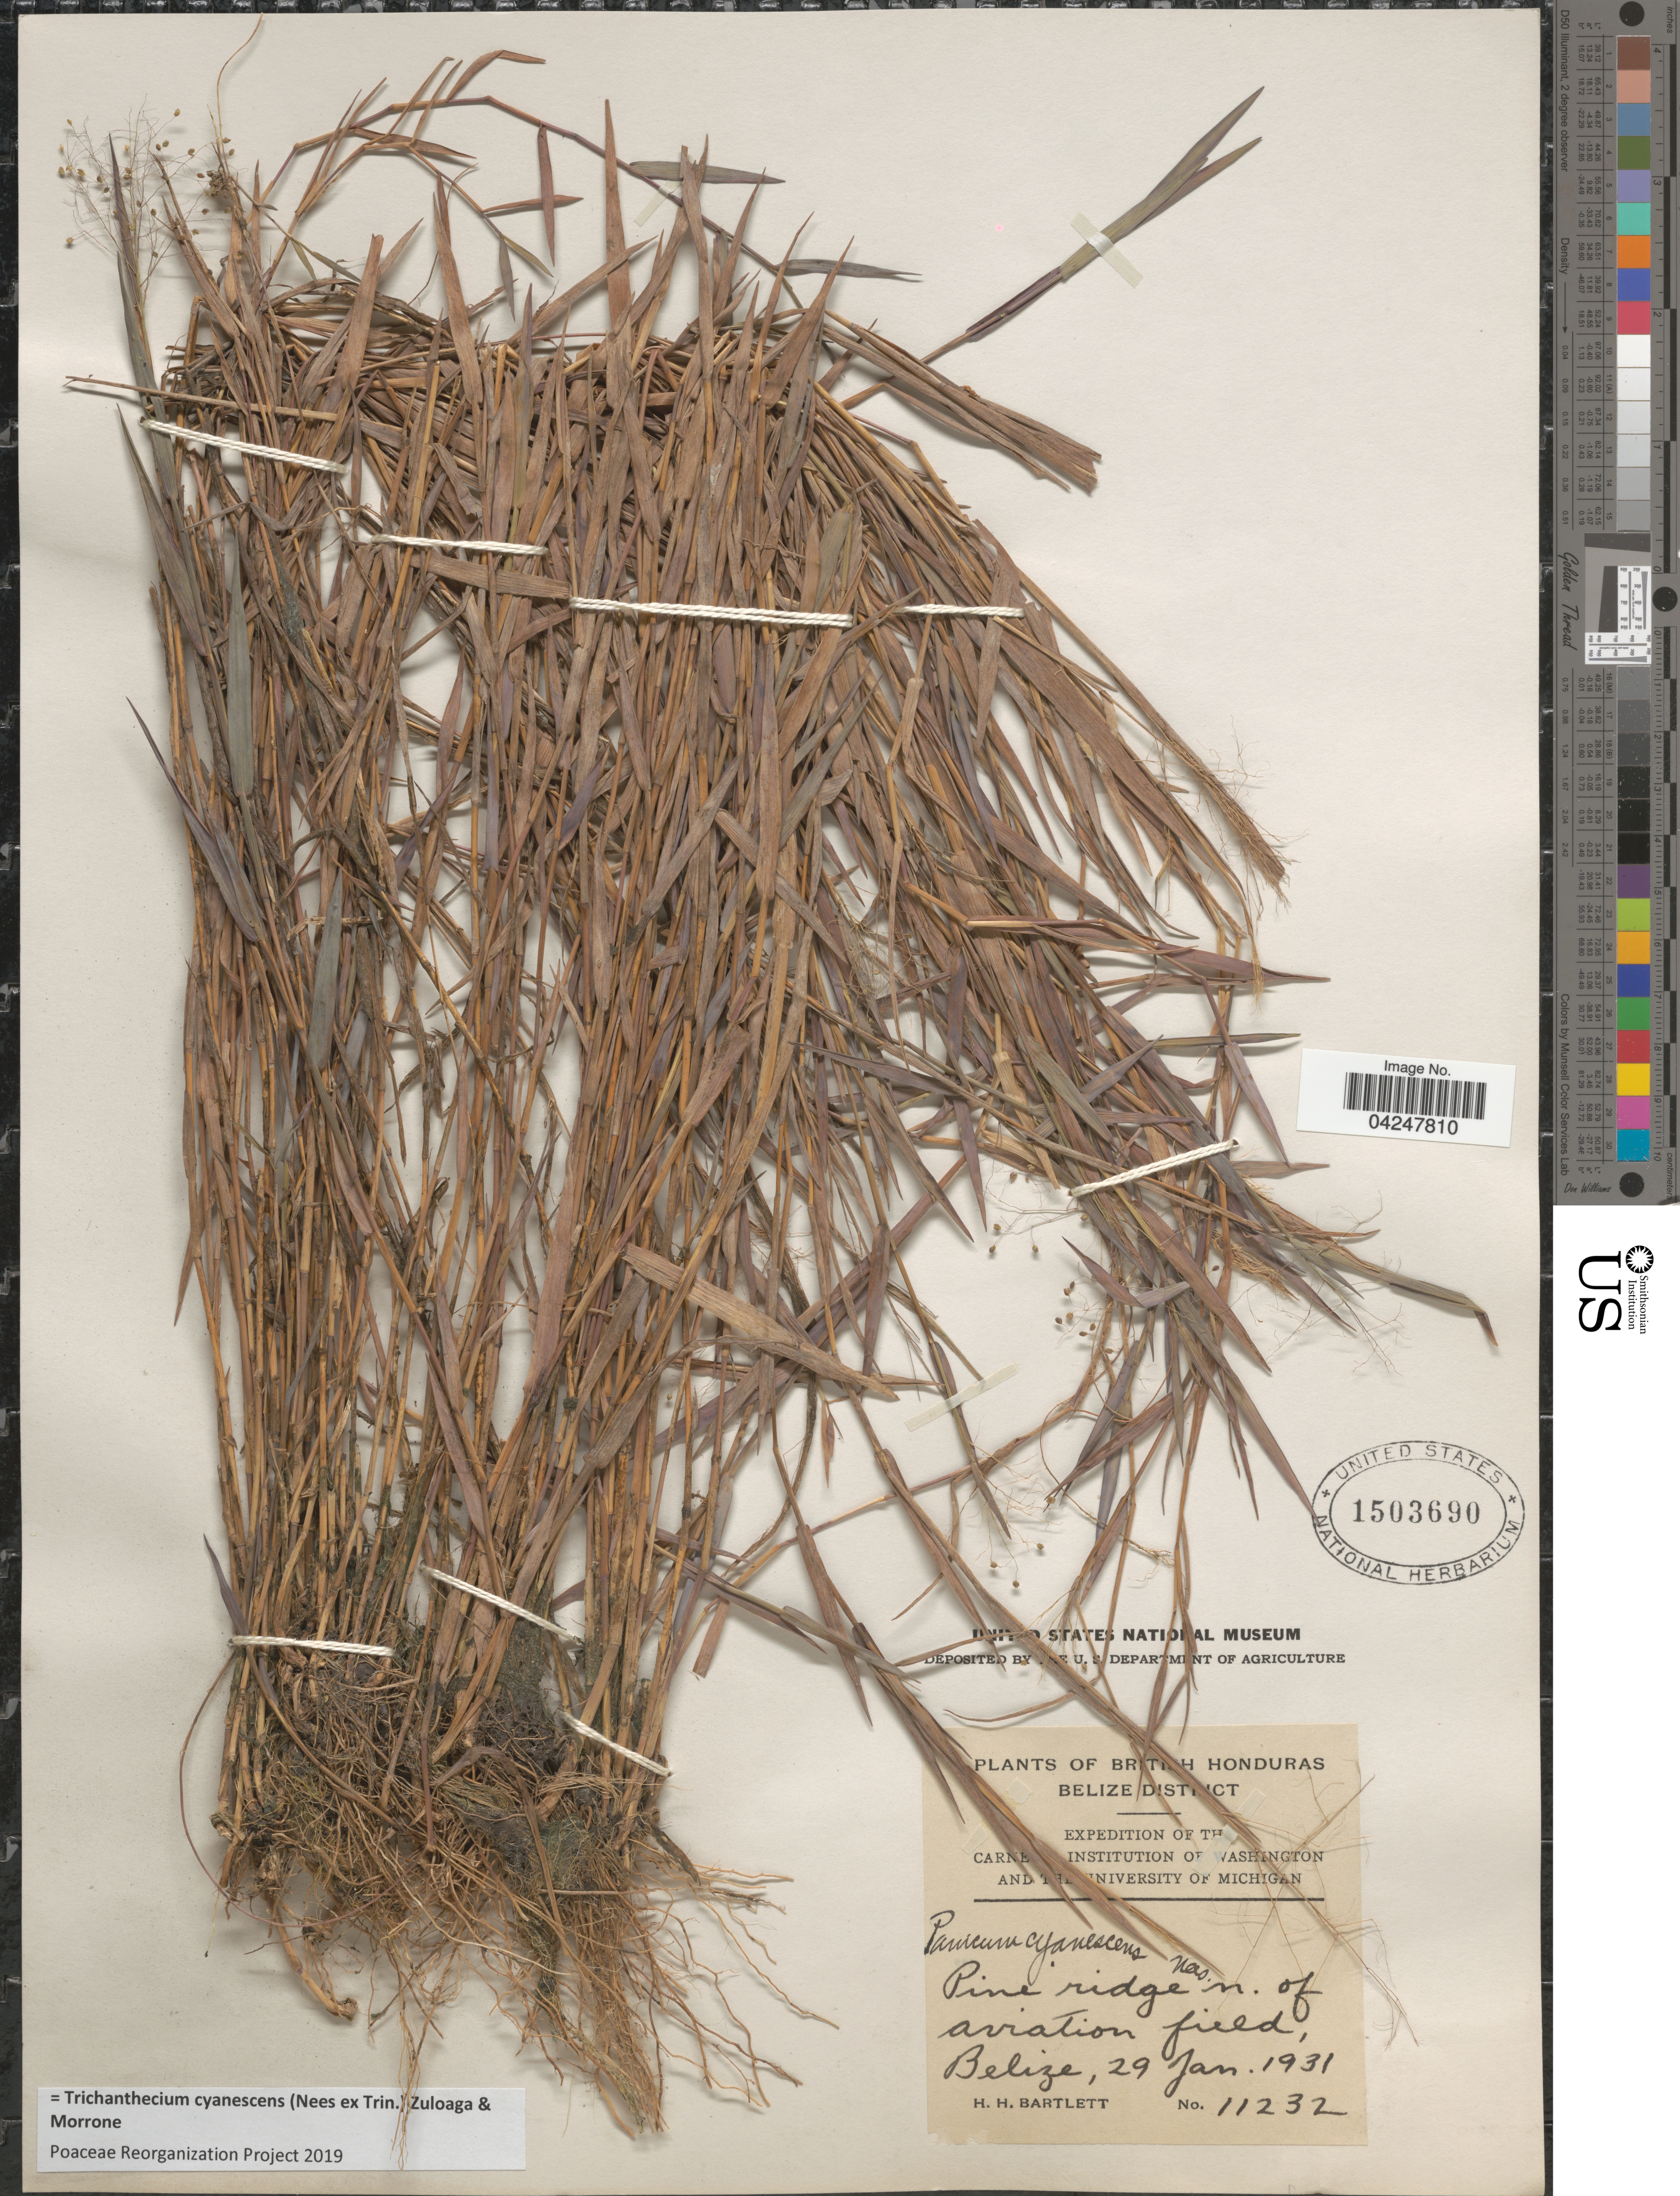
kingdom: Plantae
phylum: Tracheophyta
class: Liliopsida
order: Poales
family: Poaceae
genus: Trichanthecium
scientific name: Trichanthecium cyanescens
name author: (Nees ex Trin.) Zuloaga & Morrone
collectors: H. H. Bartlett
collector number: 11232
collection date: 1931-01-29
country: Belize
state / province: Belize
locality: British Honduras. Belize District. Pine ridge n. of aviation field.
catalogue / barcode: US 1503690